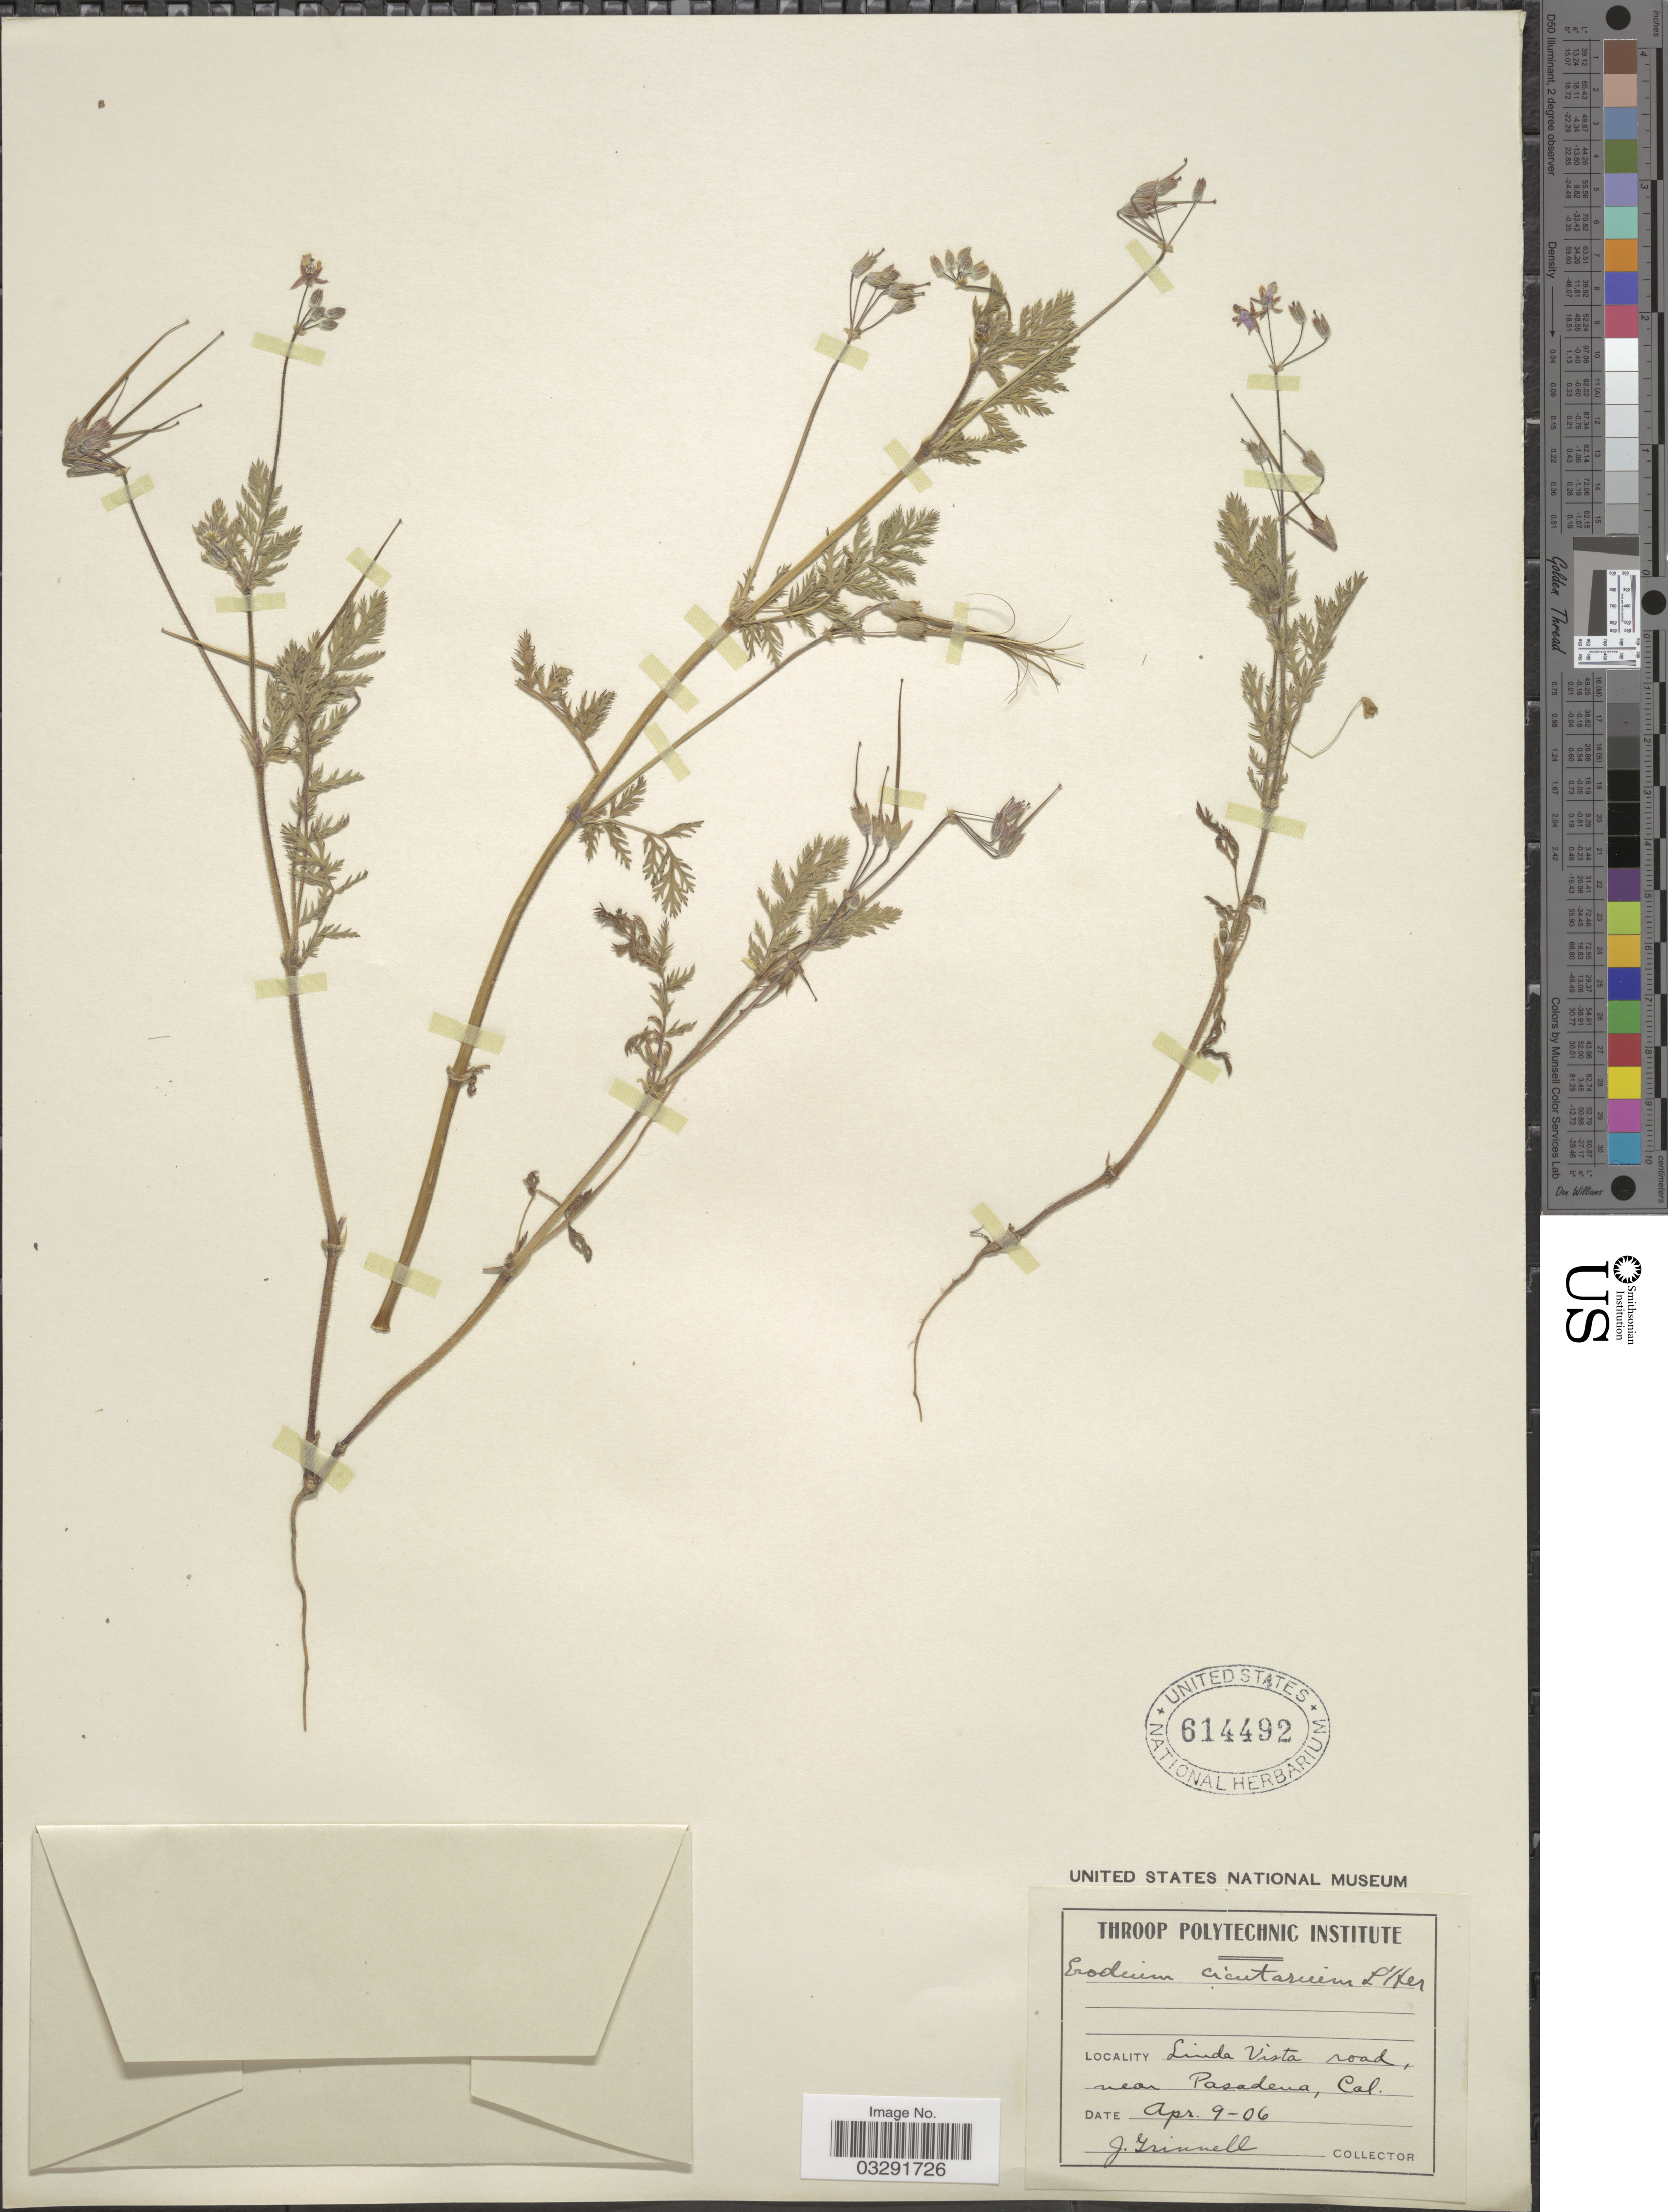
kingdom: Plantae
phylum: Tracheophyta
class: Magnoliopsida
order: Geraniales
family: Geraniaceae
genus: Erodium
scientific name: Erodium cicutarium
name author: (L.) L'Hér.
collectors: J. Grinnell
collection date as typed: Transcribed d/m/y: 9/4/6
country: United States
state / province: California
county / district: Los Angeles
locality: Linda Vista road, near Pasadena.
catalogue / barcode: US 614492